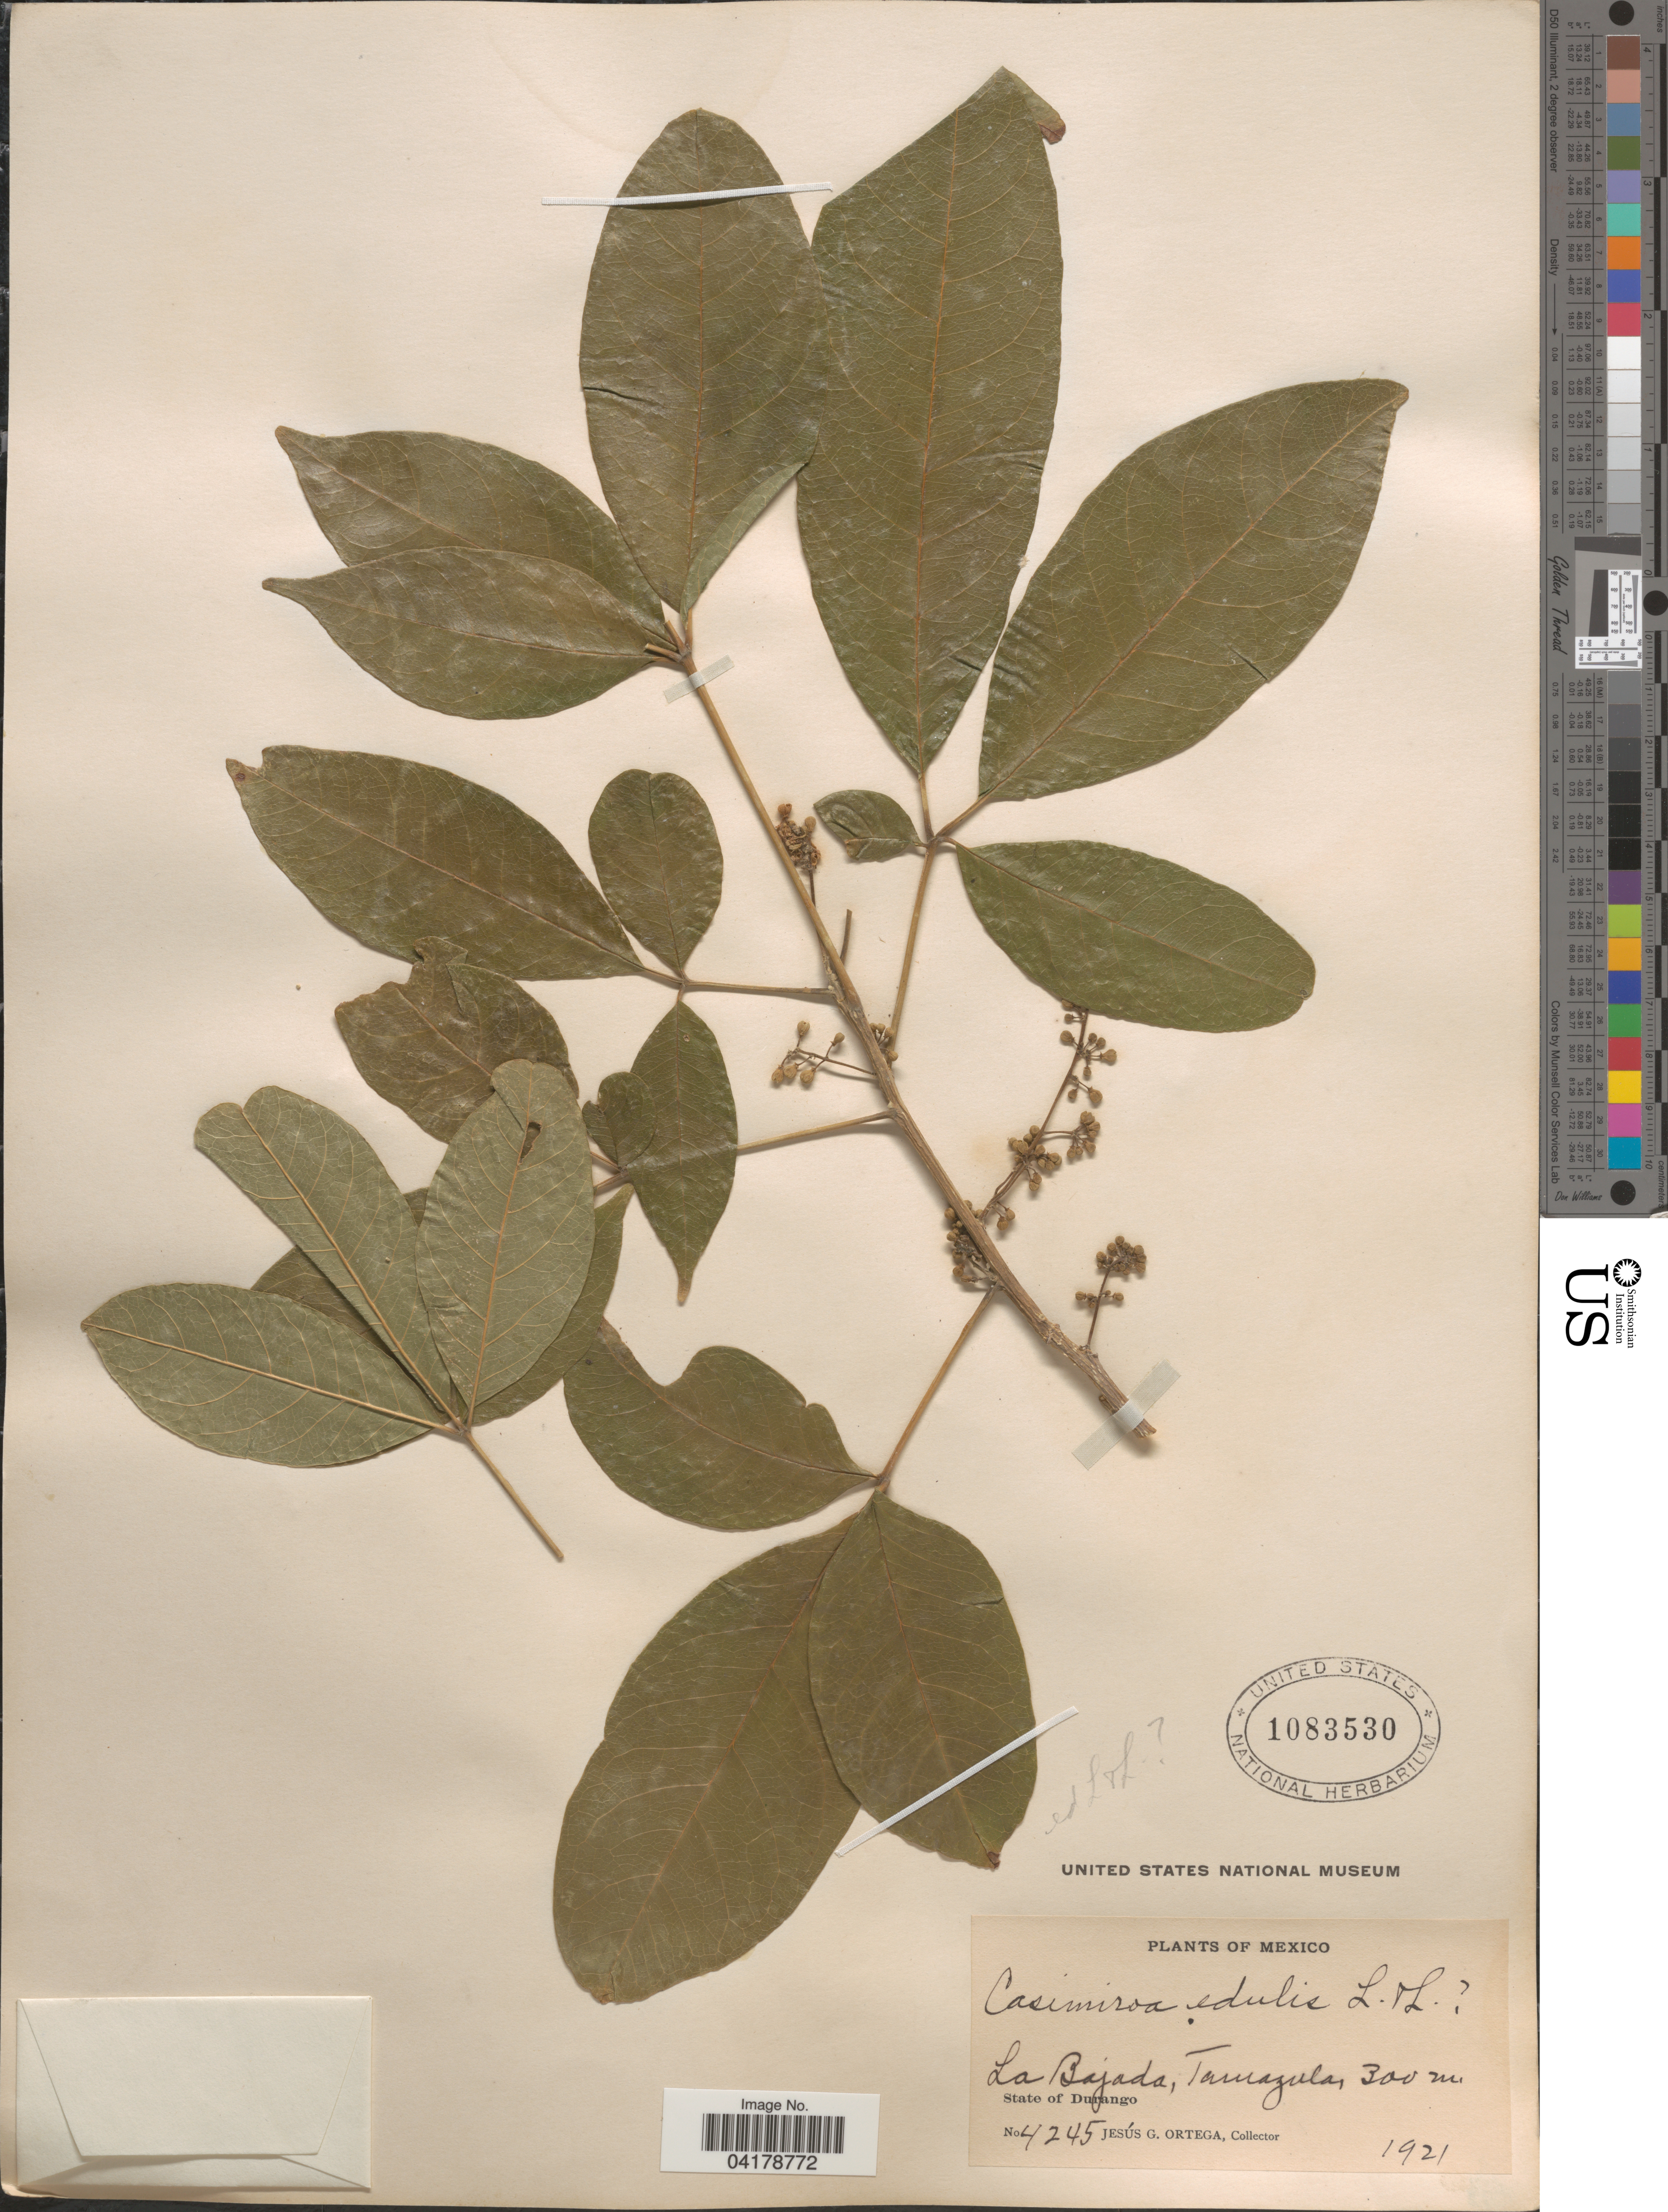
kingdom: Plantae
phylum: Tracheophyta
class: Magnoliopsida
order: Sapindales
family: Rutaceae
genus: Casimiroa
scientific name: Casimiroa edulis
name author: La Llave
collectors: J. Ortega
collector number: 4245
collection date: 1921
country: Mexico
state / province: Durango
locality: La Bajada, Tamazula.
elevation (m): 300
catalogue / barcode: US 1083530